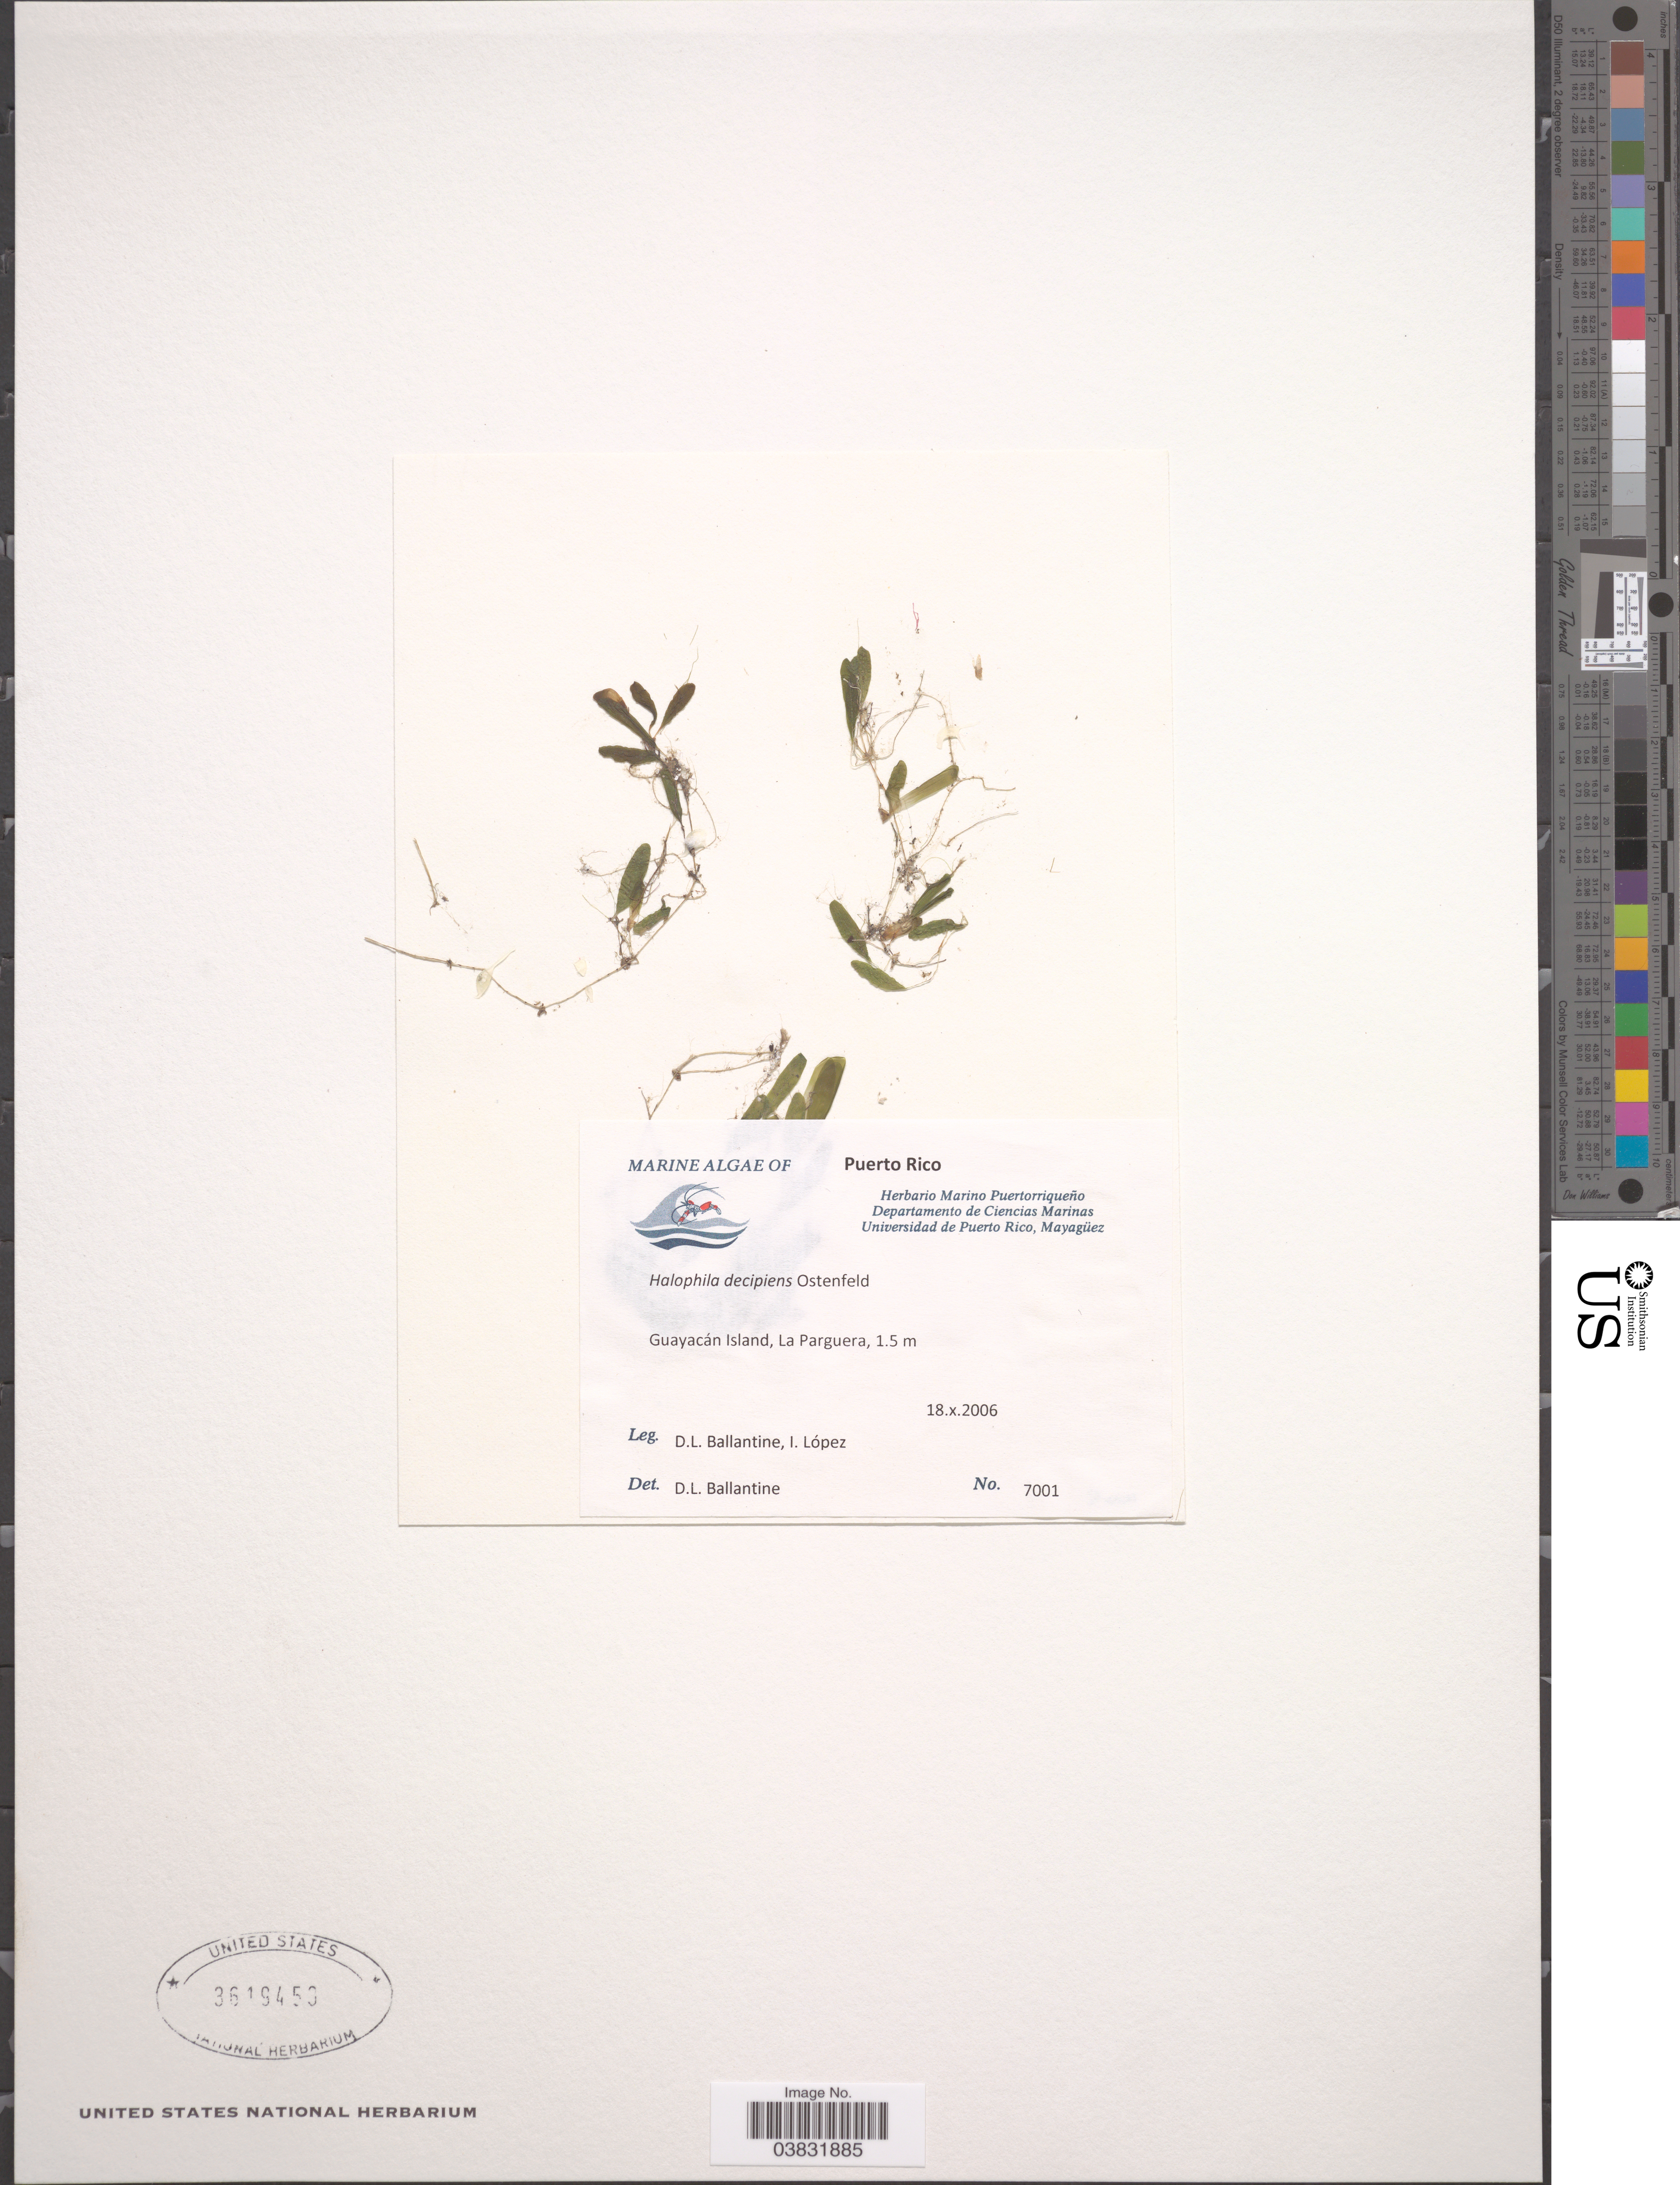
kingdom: Plantae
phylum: Tracheophyta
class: Liliopsida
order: Alismatales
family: Hydrocharitaceae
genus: Halophila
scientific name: Halophila decipiens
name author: Ostenf.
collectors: D.L. Ballantine & I. Lopez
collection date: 2006-10-18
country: Puerto Rico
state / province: Mayagüez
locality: Guayacán Island, La Parguera.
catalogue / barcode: US 3619450